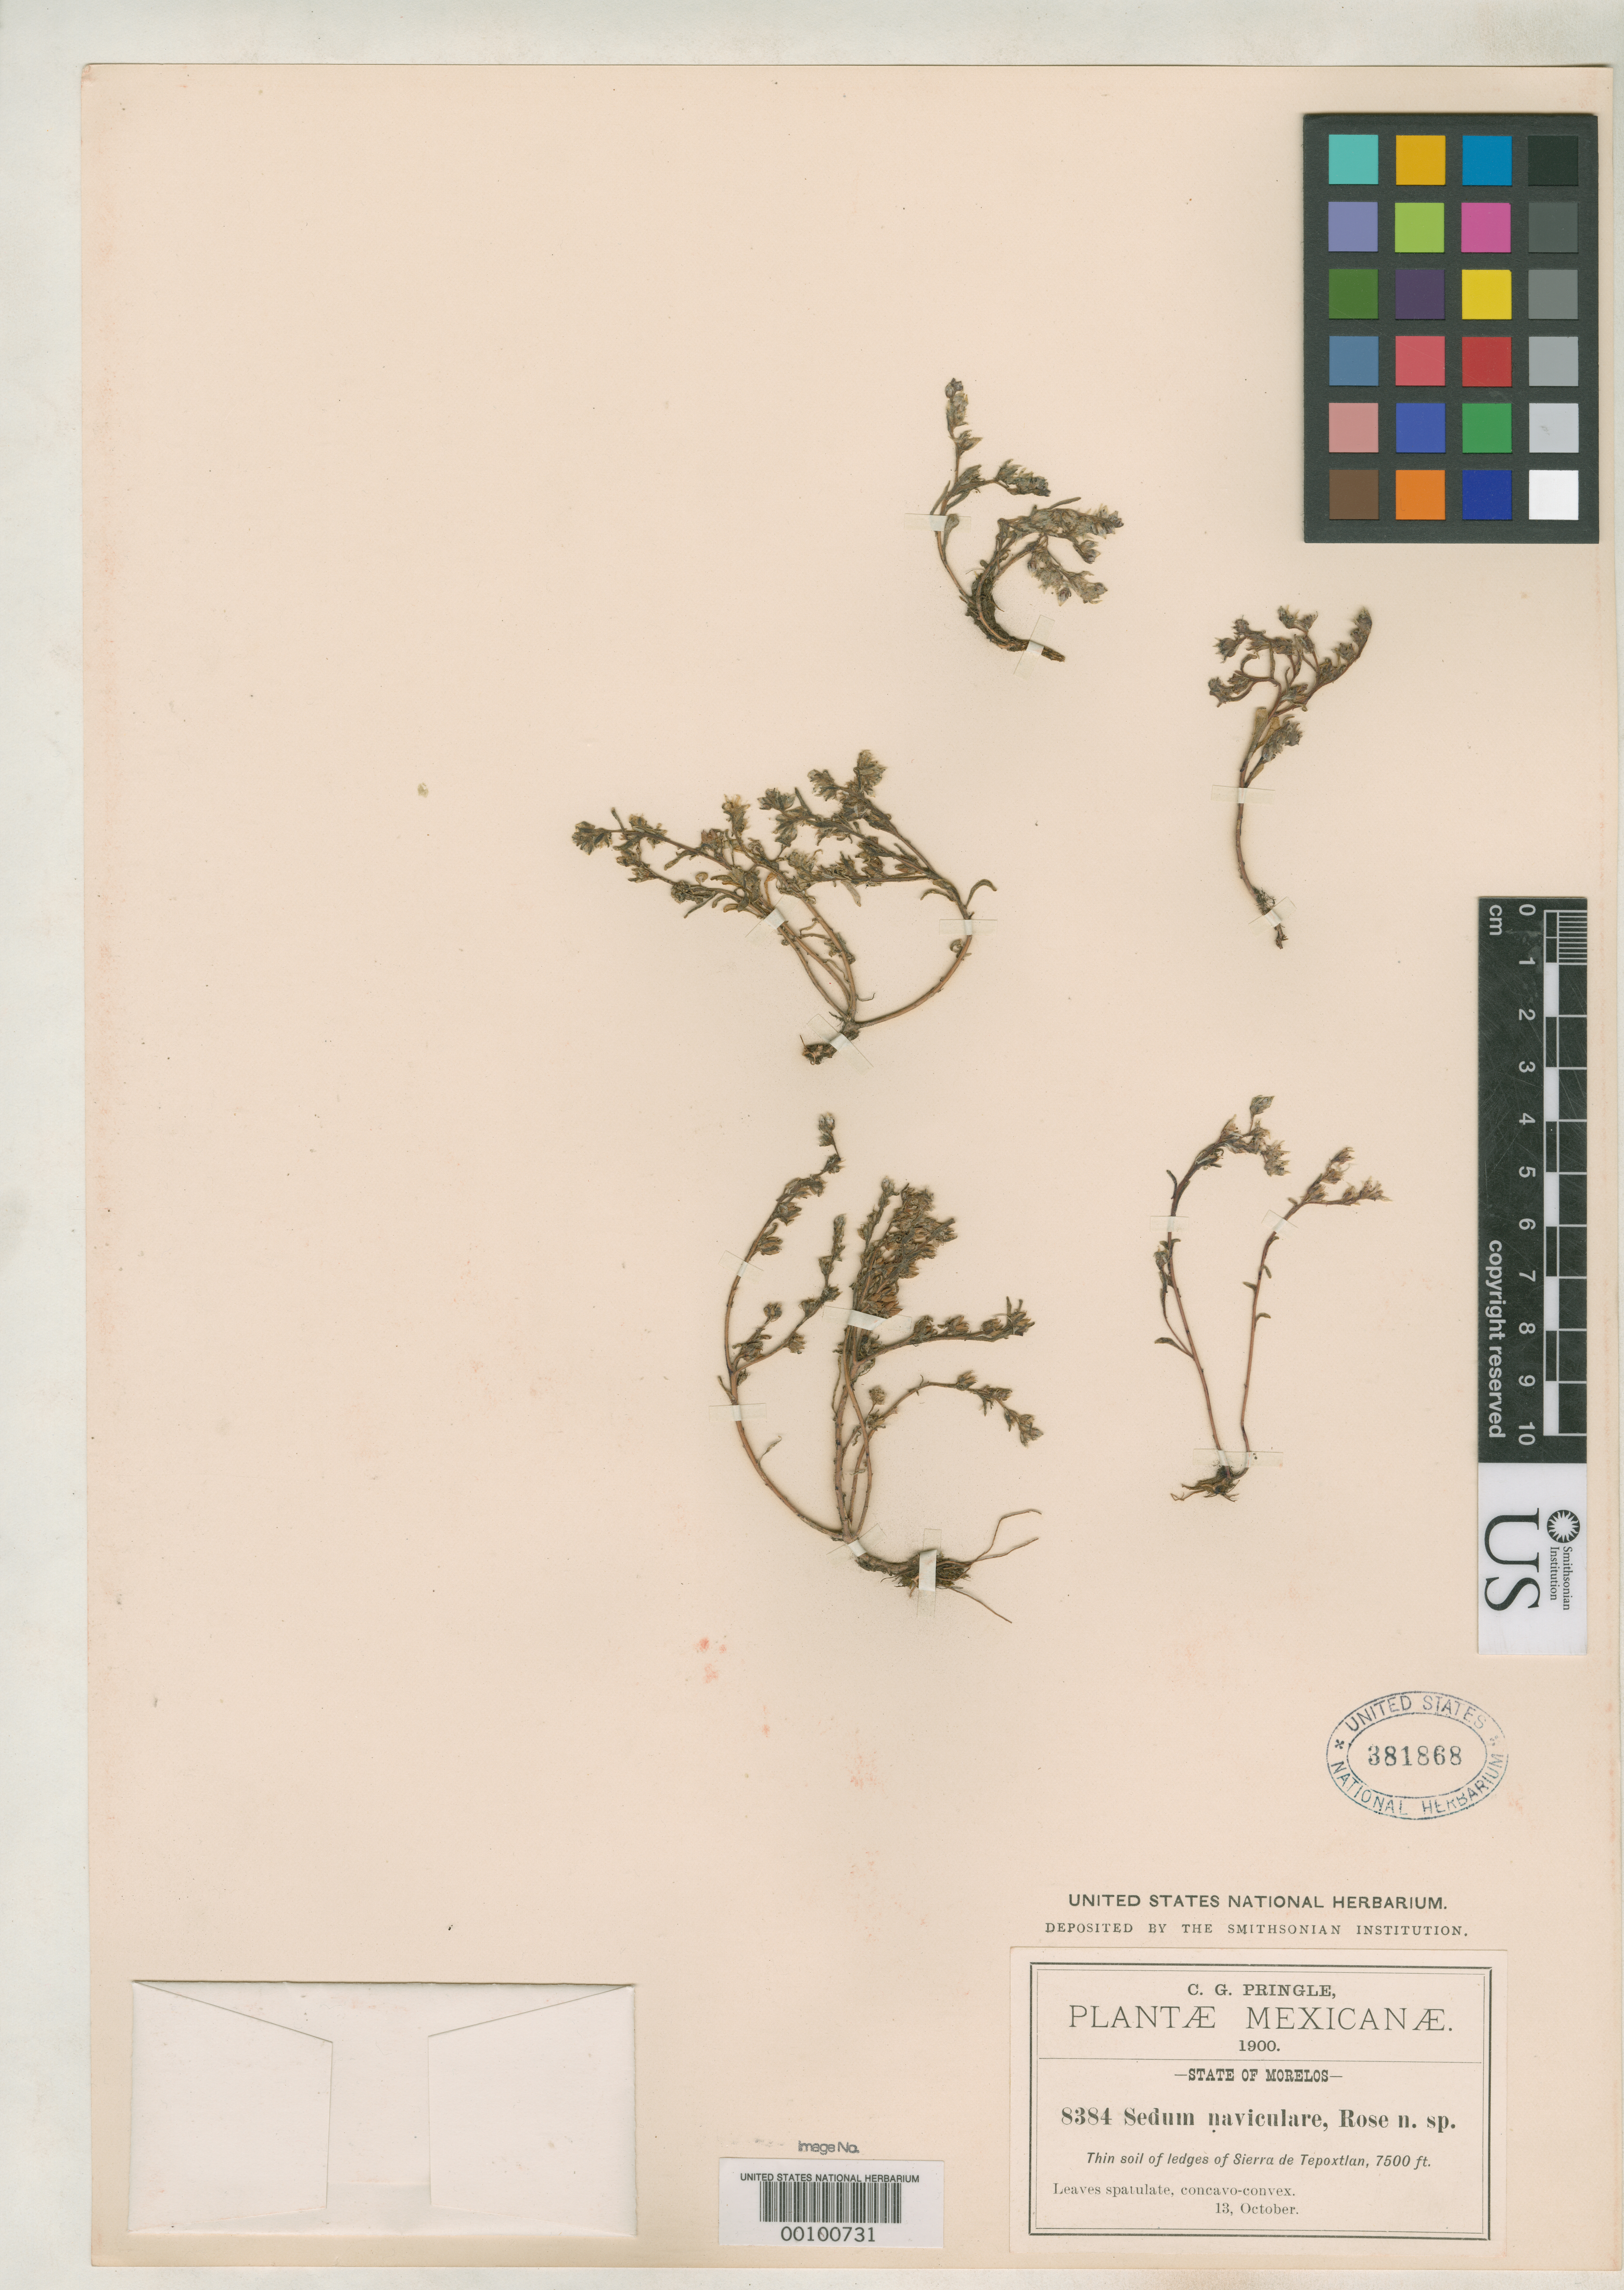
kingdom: Plantae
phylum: Tracheophyta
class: Magnoliopsida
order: Saxifragales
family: Crassulaceae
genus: Sedum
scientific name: Sedum naviculare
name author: Rose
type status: Holotype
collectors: C. G. Pringle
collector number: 8384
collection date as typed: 13 Oct 1900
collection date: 1900-10-13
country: Mexico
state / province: Morelos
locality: Sierra de Tepoxtlan.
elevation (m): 2250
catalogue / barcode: US 381868